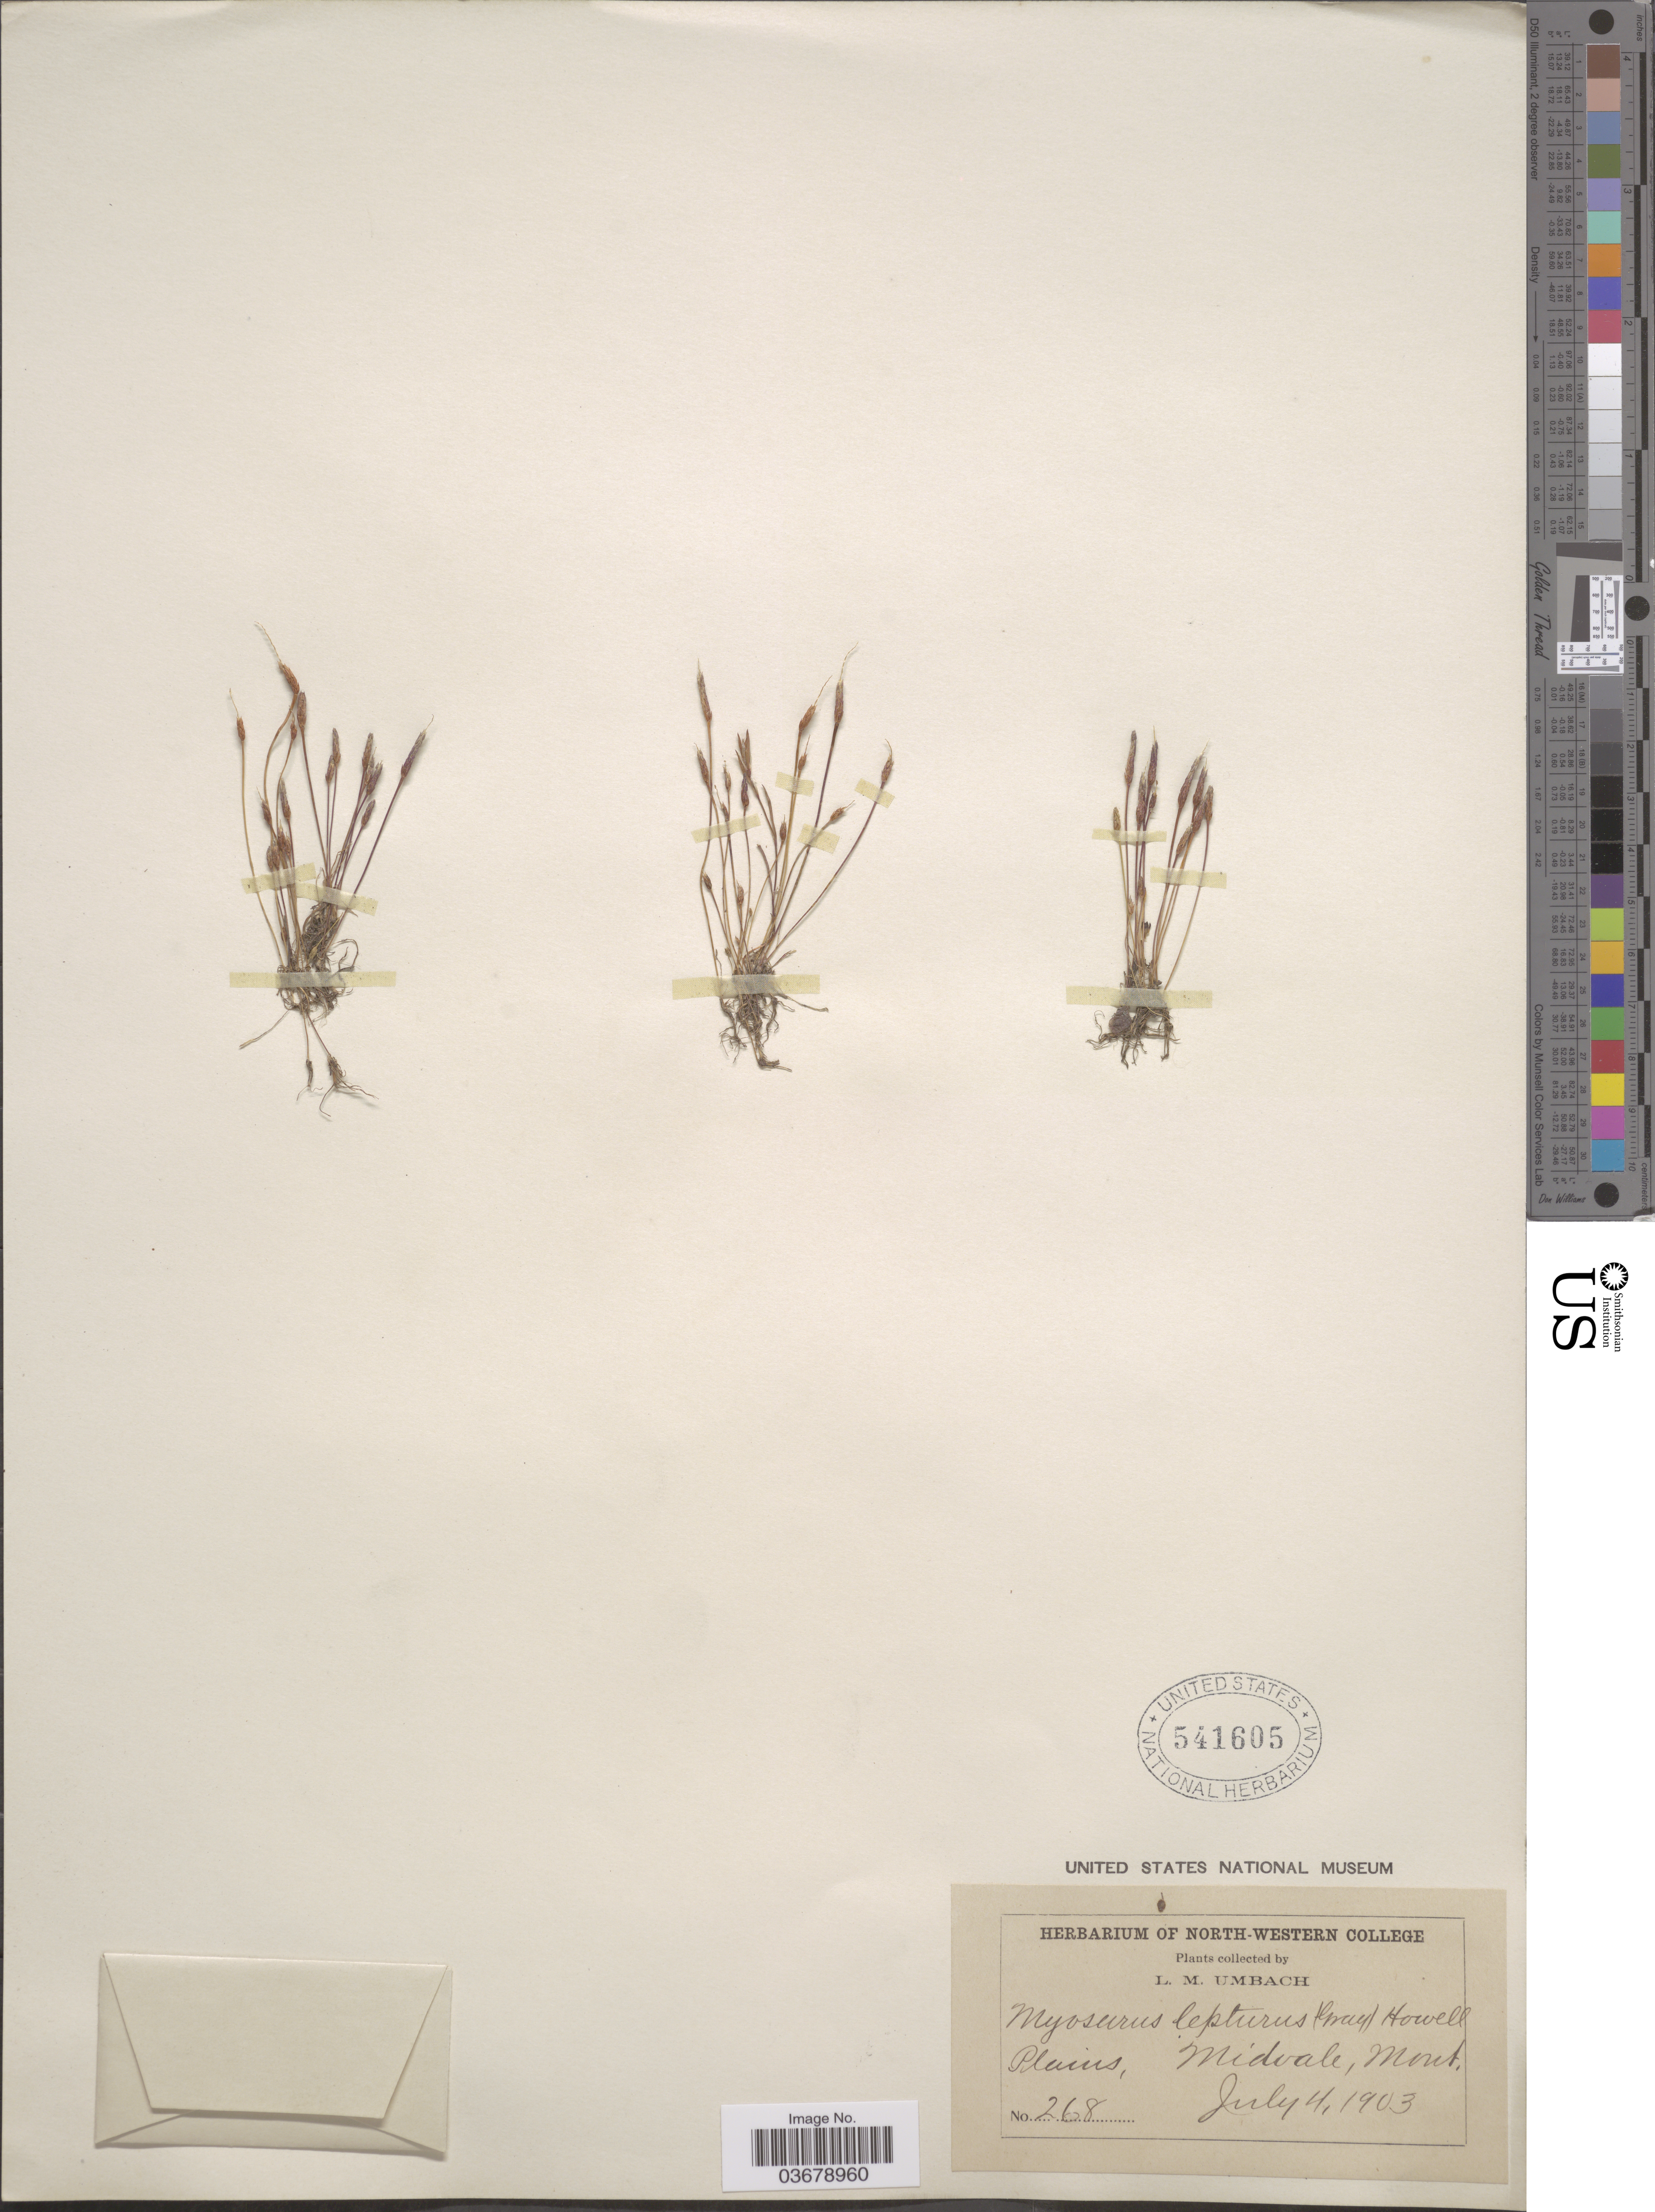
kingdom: Plantae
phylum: Tracheophyta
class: Magnoliopsida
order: Ranunculales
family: Ranunculaceae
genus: Myosurus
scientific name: Myosurus lepturus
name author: (A. Gray) Howell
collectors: L. M. Umbach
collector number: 268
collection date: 1903-07-04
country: United States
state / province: Montana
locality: Midvale.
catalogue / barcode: US 541605